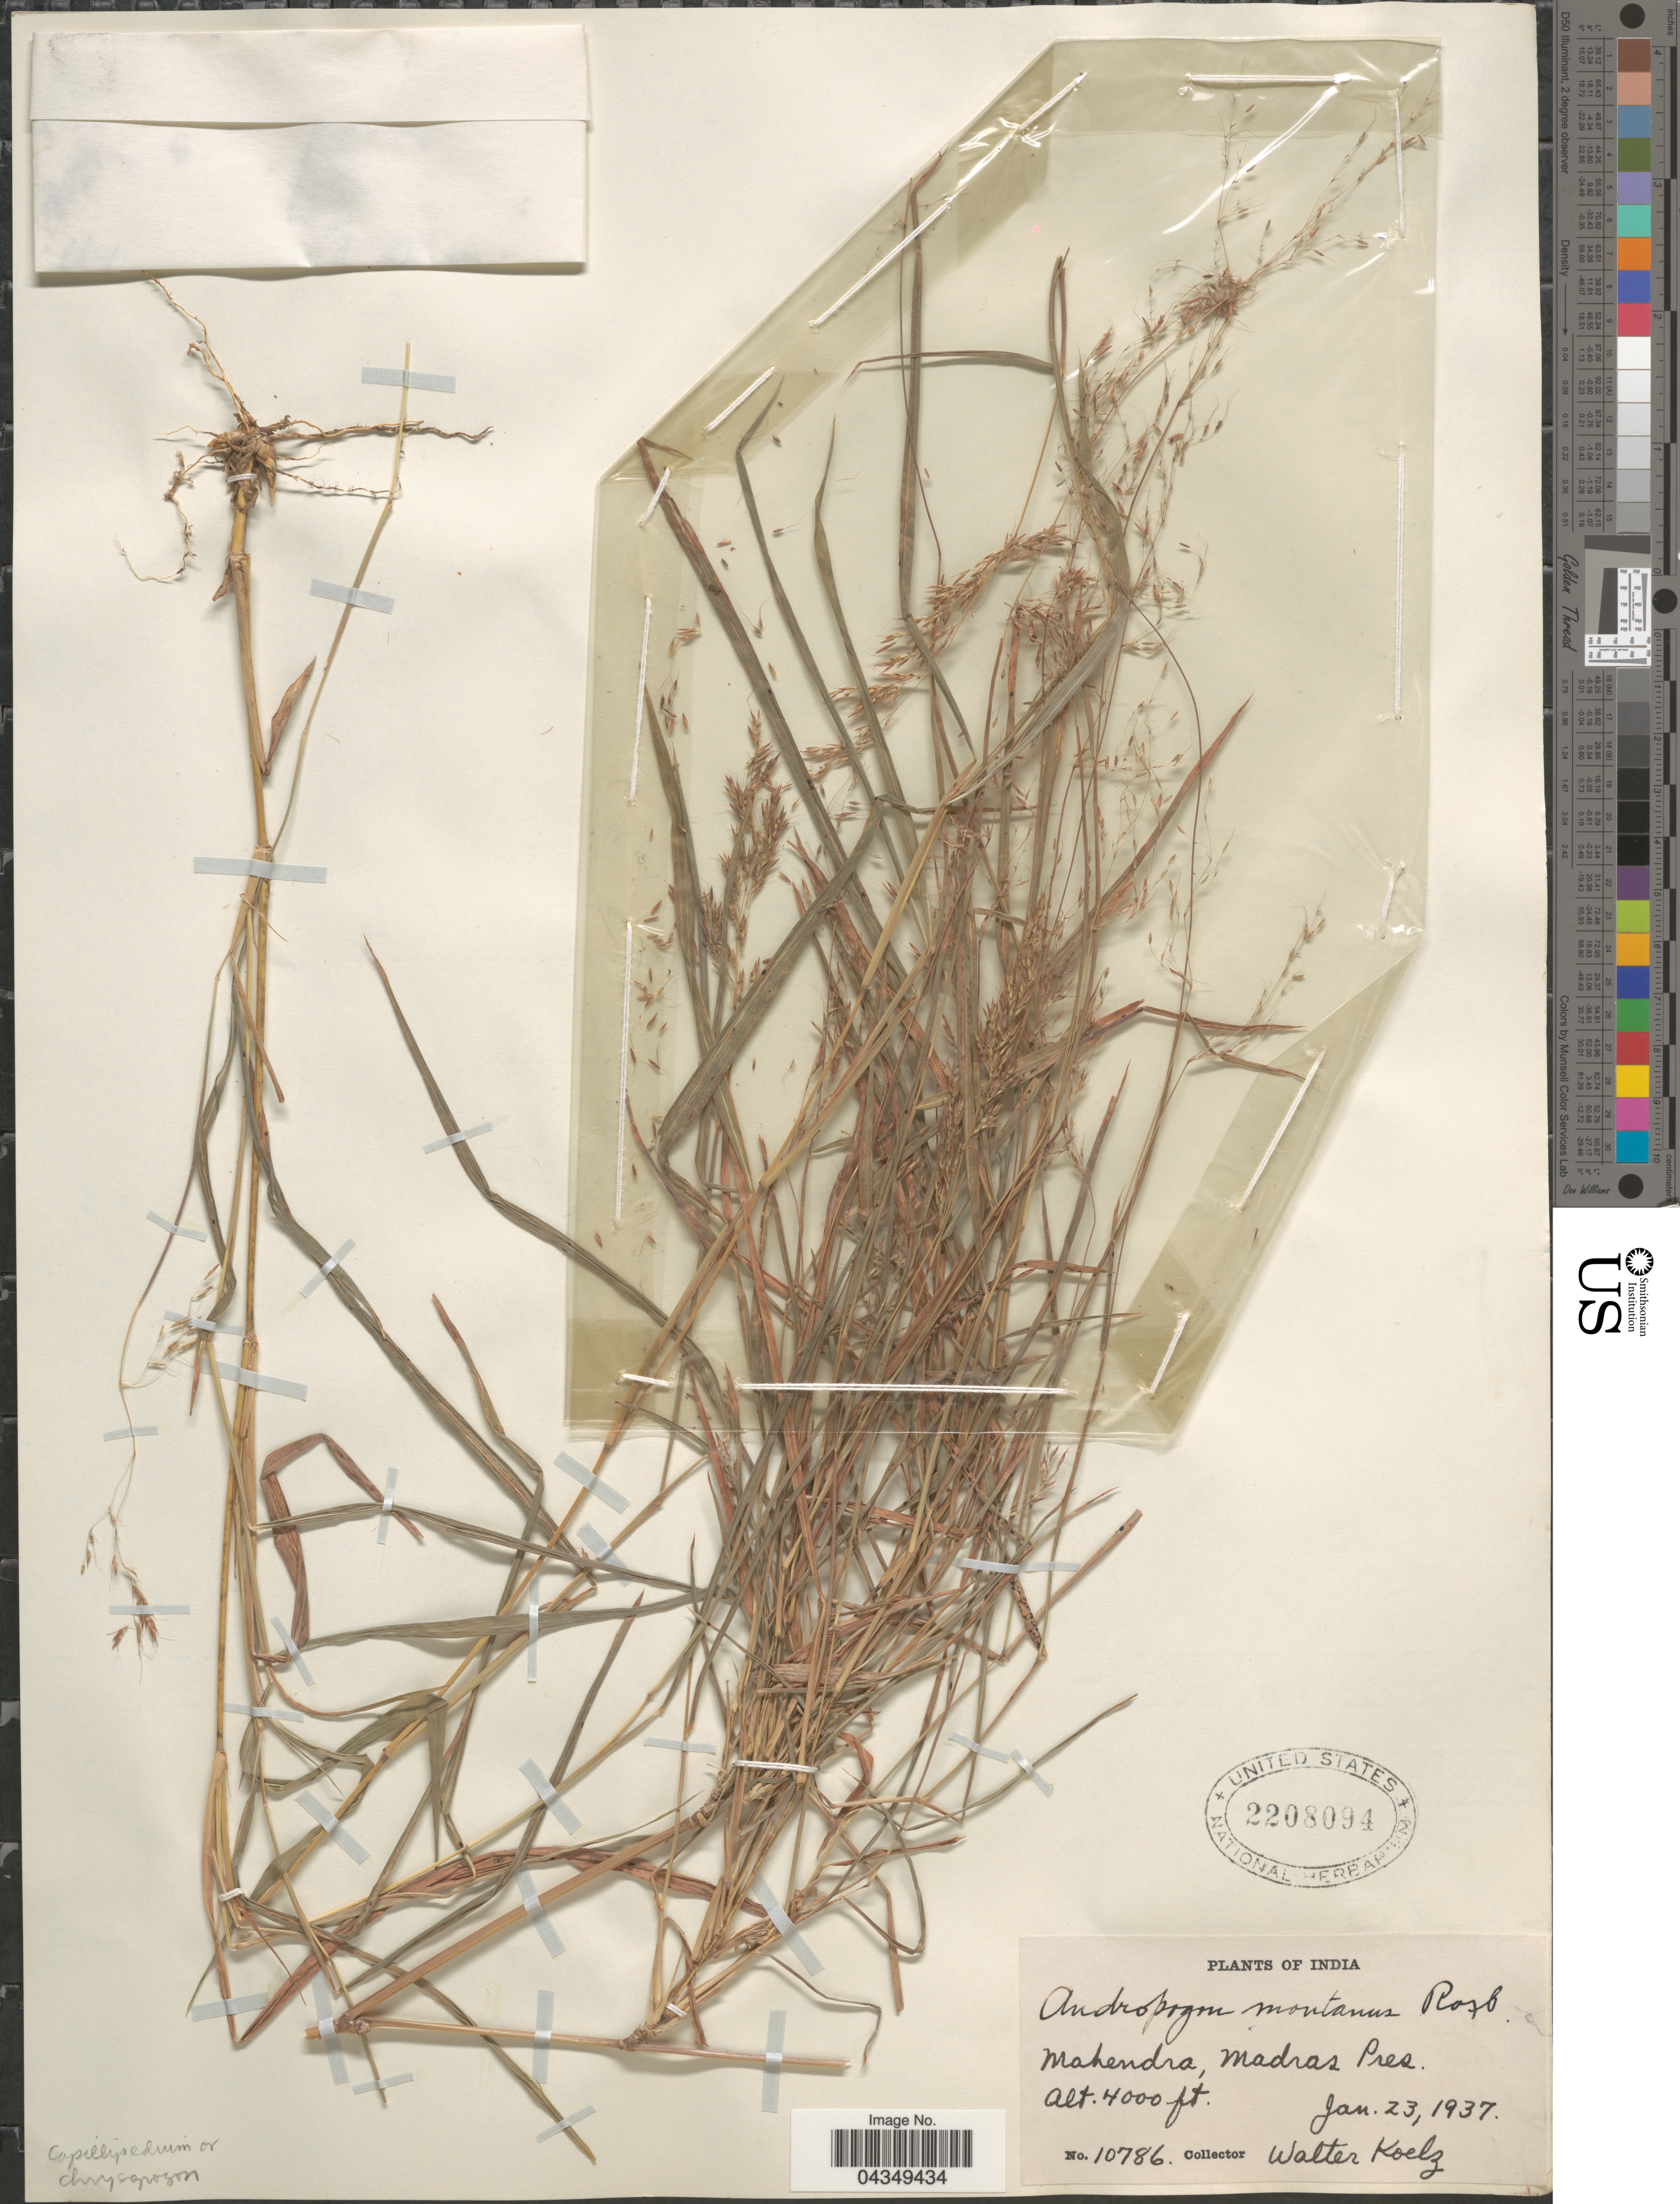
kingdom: Plantae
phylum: Tracheophyta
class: Liliopsida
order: Poales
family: Poaceae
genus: Capillipedium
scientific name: Capillipedium assimile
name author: (Steud.) A. Camus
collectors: W. N. Koelz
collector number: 10786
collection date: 1937-01-23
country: India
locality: Mahendra, Madras Pres.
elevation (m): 1219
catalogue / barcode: US 2208094